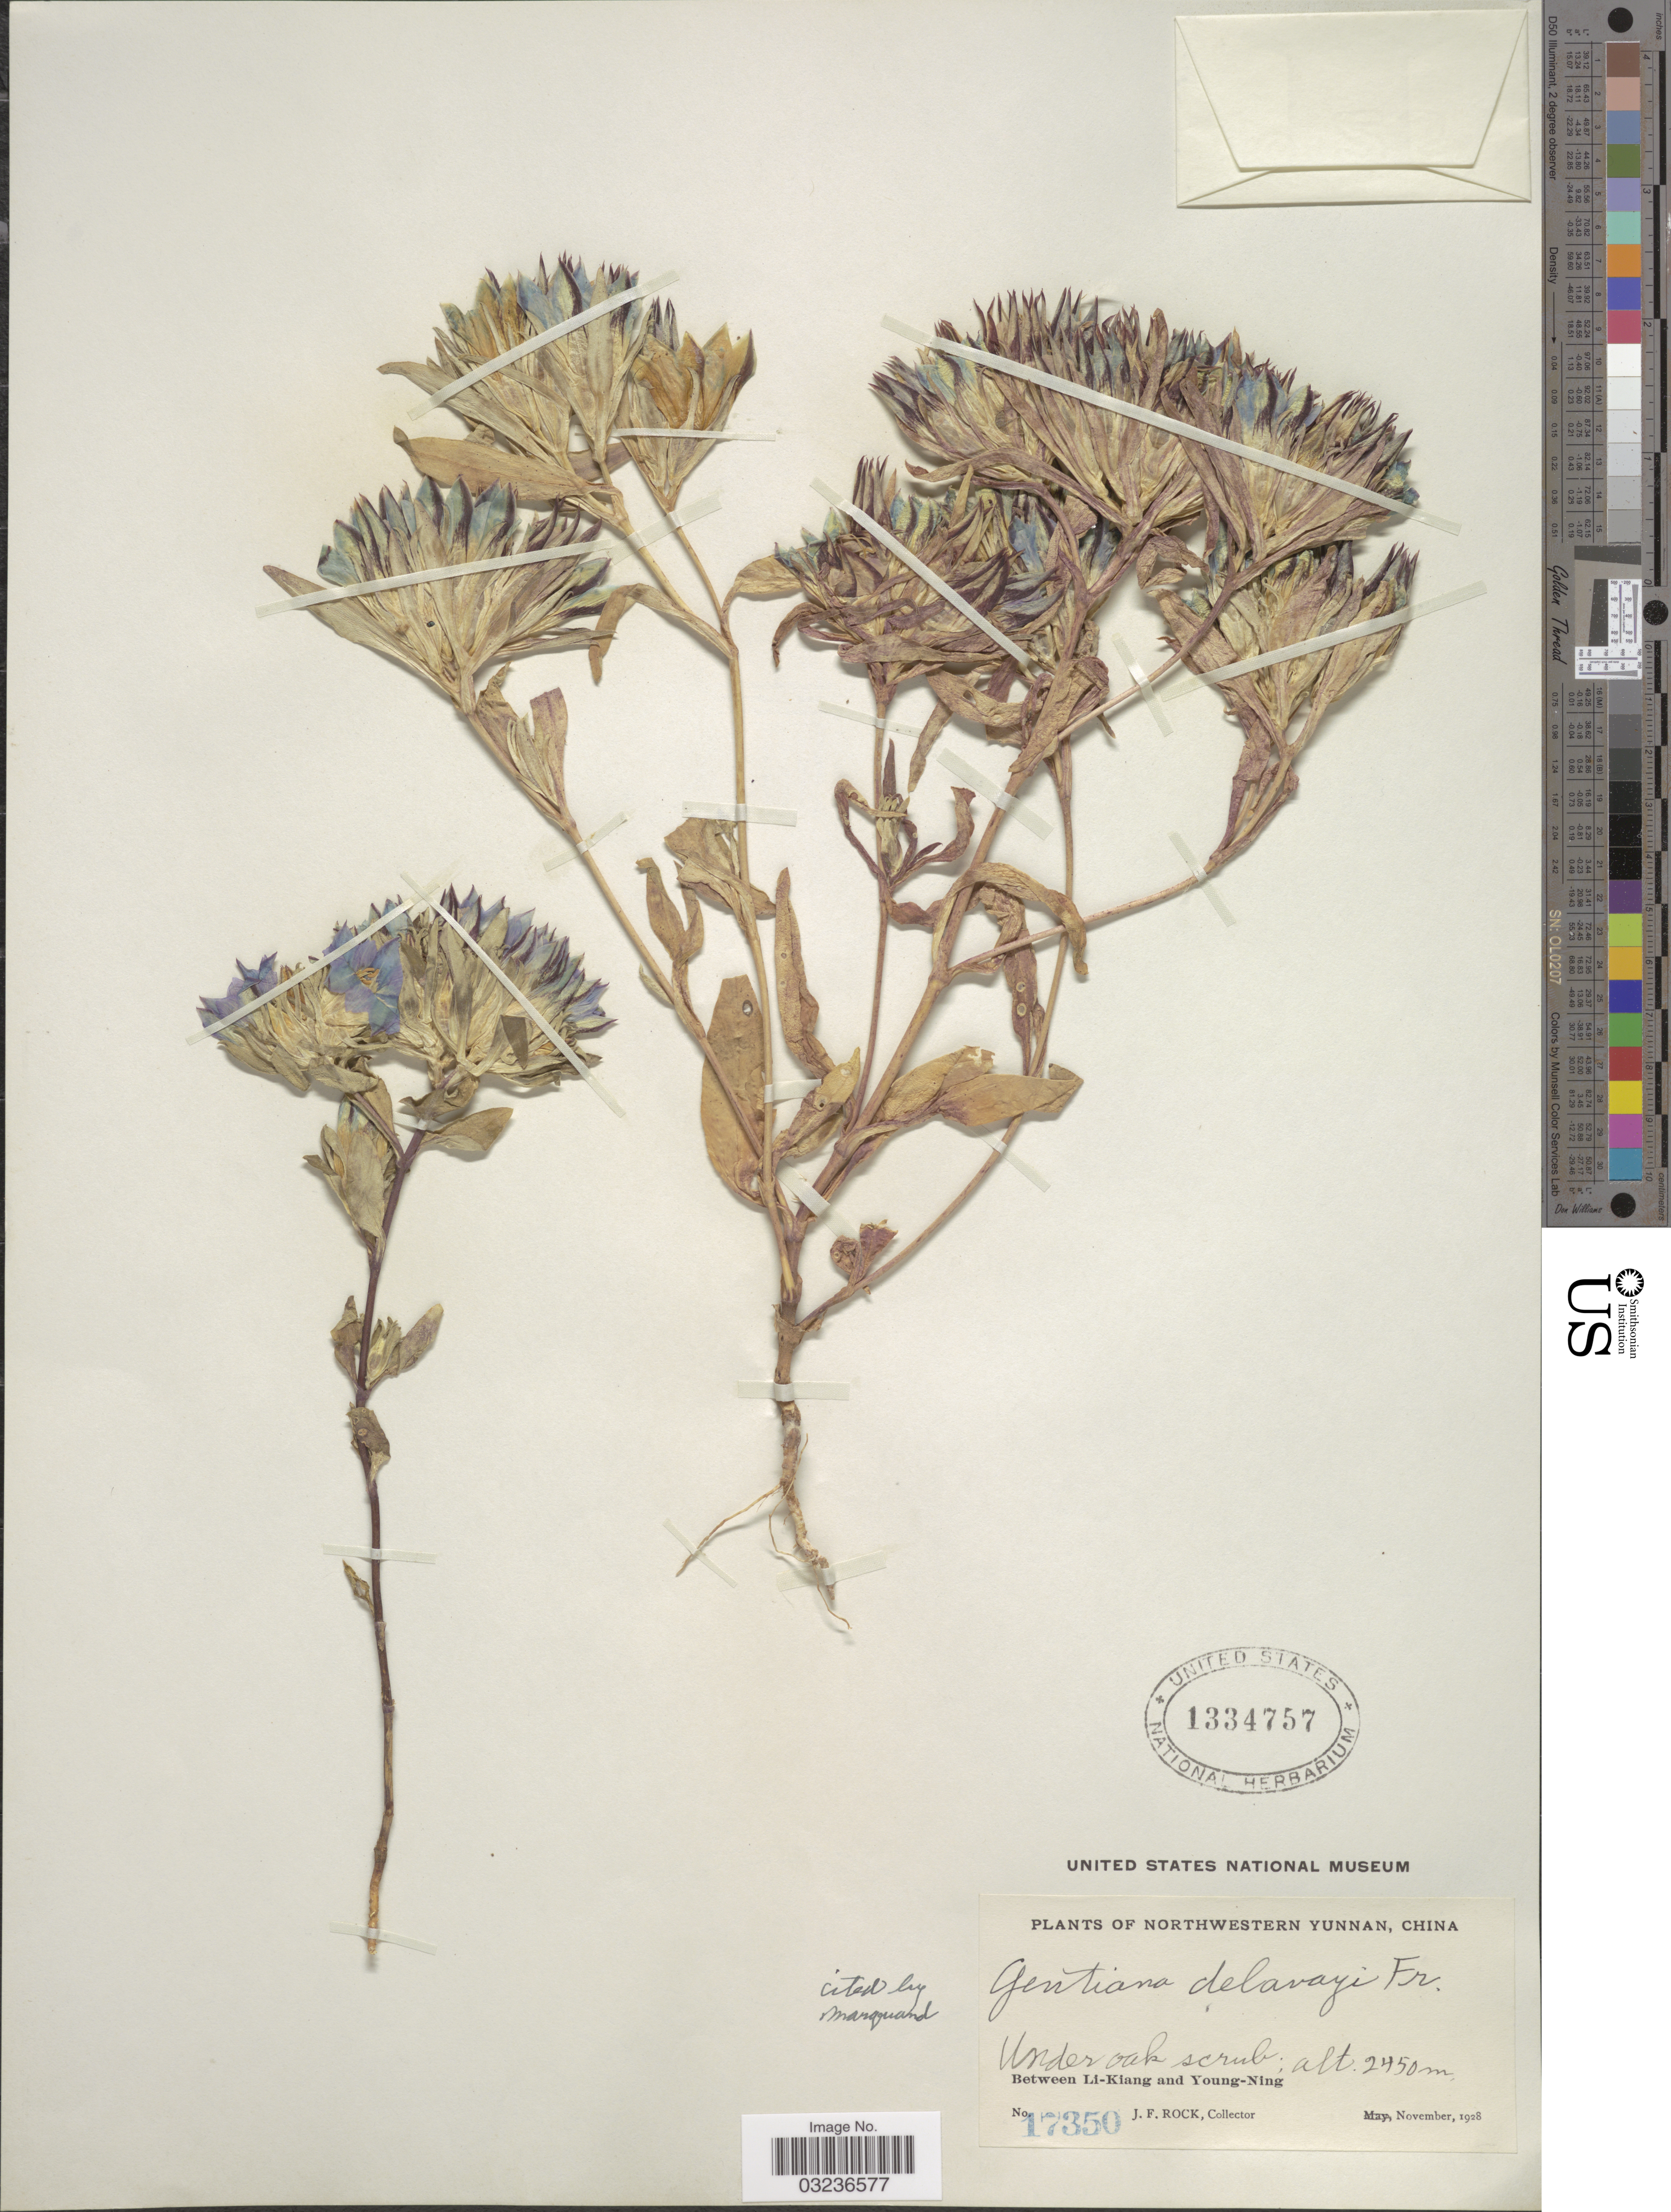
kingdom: Plantae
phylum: Tracheophyta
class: Magnoliopsida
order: Gentianales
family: Gentianaceae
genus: Gentiana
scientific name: Gentiana delavayi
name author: Franch.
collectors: J. Rock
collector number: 17350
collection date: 1928-11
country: China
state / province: Yunnan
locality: Northwestern Yunnan. Between Li-Kiang and Young-Ning.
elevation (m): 2450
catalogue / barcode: US 1334757